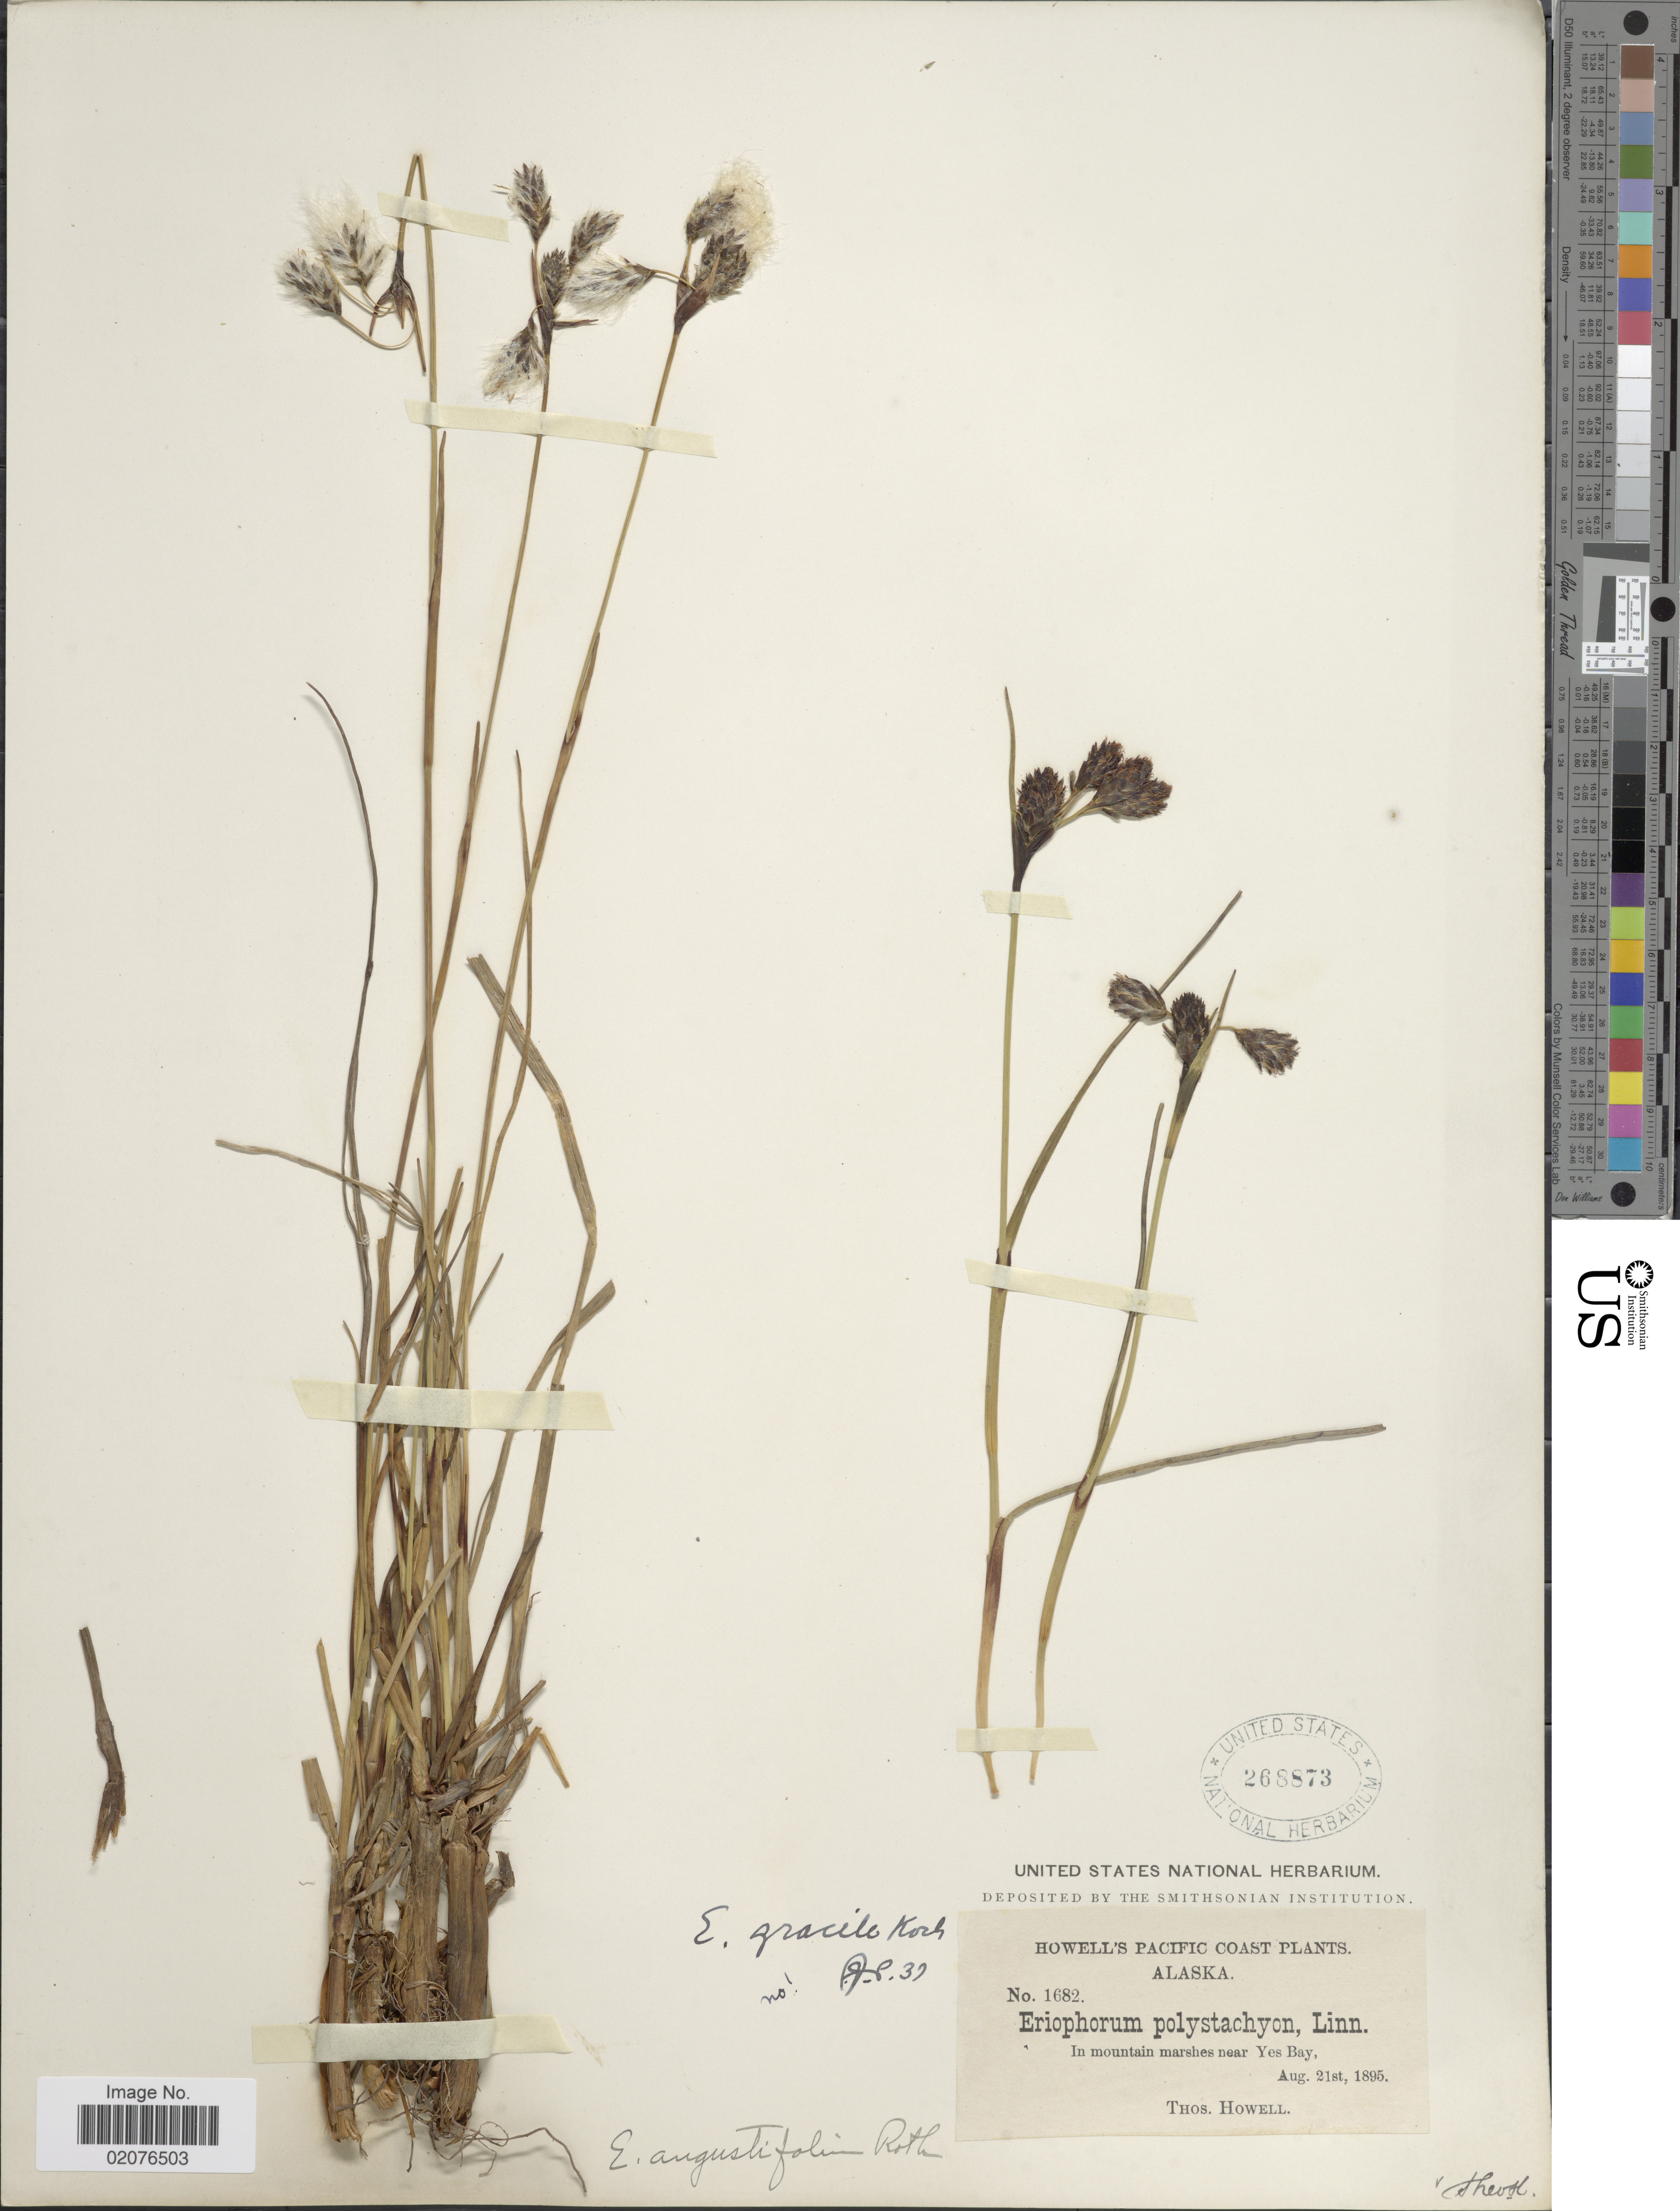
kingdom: Plantae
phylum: Tracheophyta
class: Liliopsida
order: Poales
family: Cyperaceae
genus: Eriophorum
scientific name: Eriophorum angustifolium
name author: Honck.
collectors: T. Howell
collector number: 1682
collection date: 1895-08-21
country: United States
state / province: Alaska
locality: Pacific Coast. Near Yes Bay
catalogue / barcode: US 268873